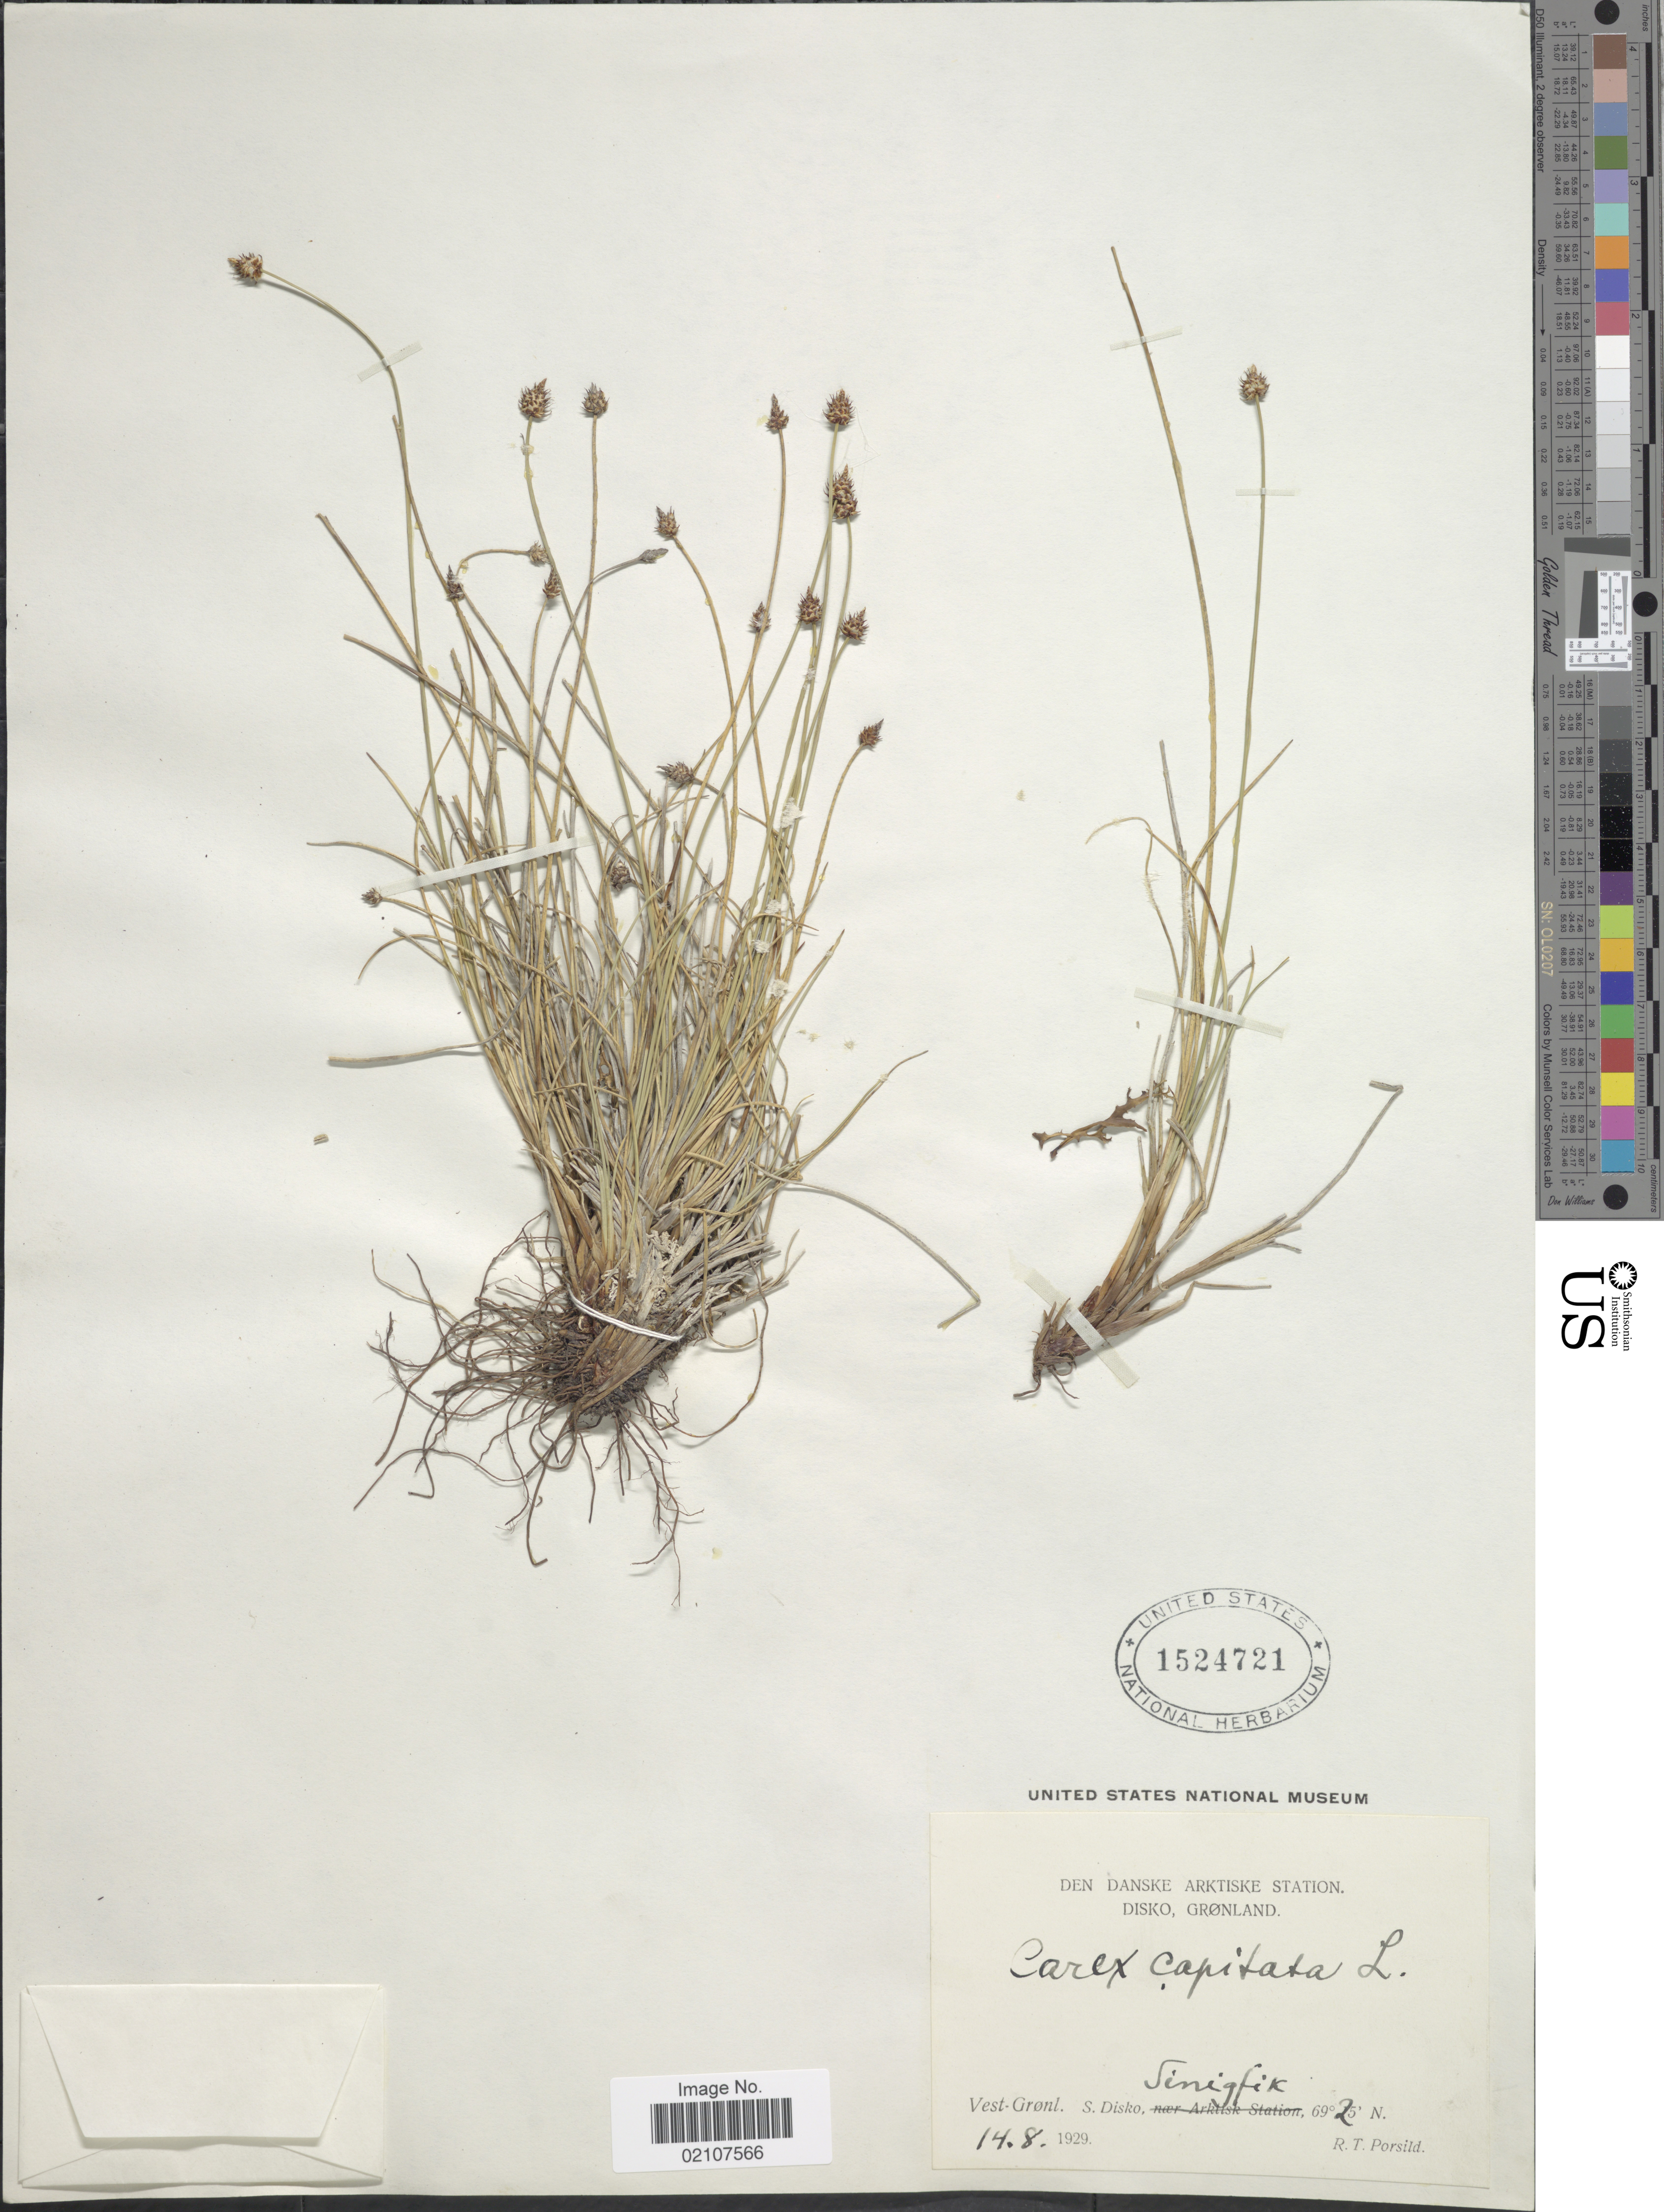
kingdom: Plantae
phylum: Tracheophyta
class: Liliopsida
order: Poales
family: Cyperaceae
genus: Carex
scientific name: Carex capitata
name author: L.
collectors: R. T. Porsild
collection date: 1929-08-14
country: Greenland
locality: Den Danske Artiske Station Disko, Vest-Grønl. S. Disko Sinigfik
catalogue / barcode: US 1524721